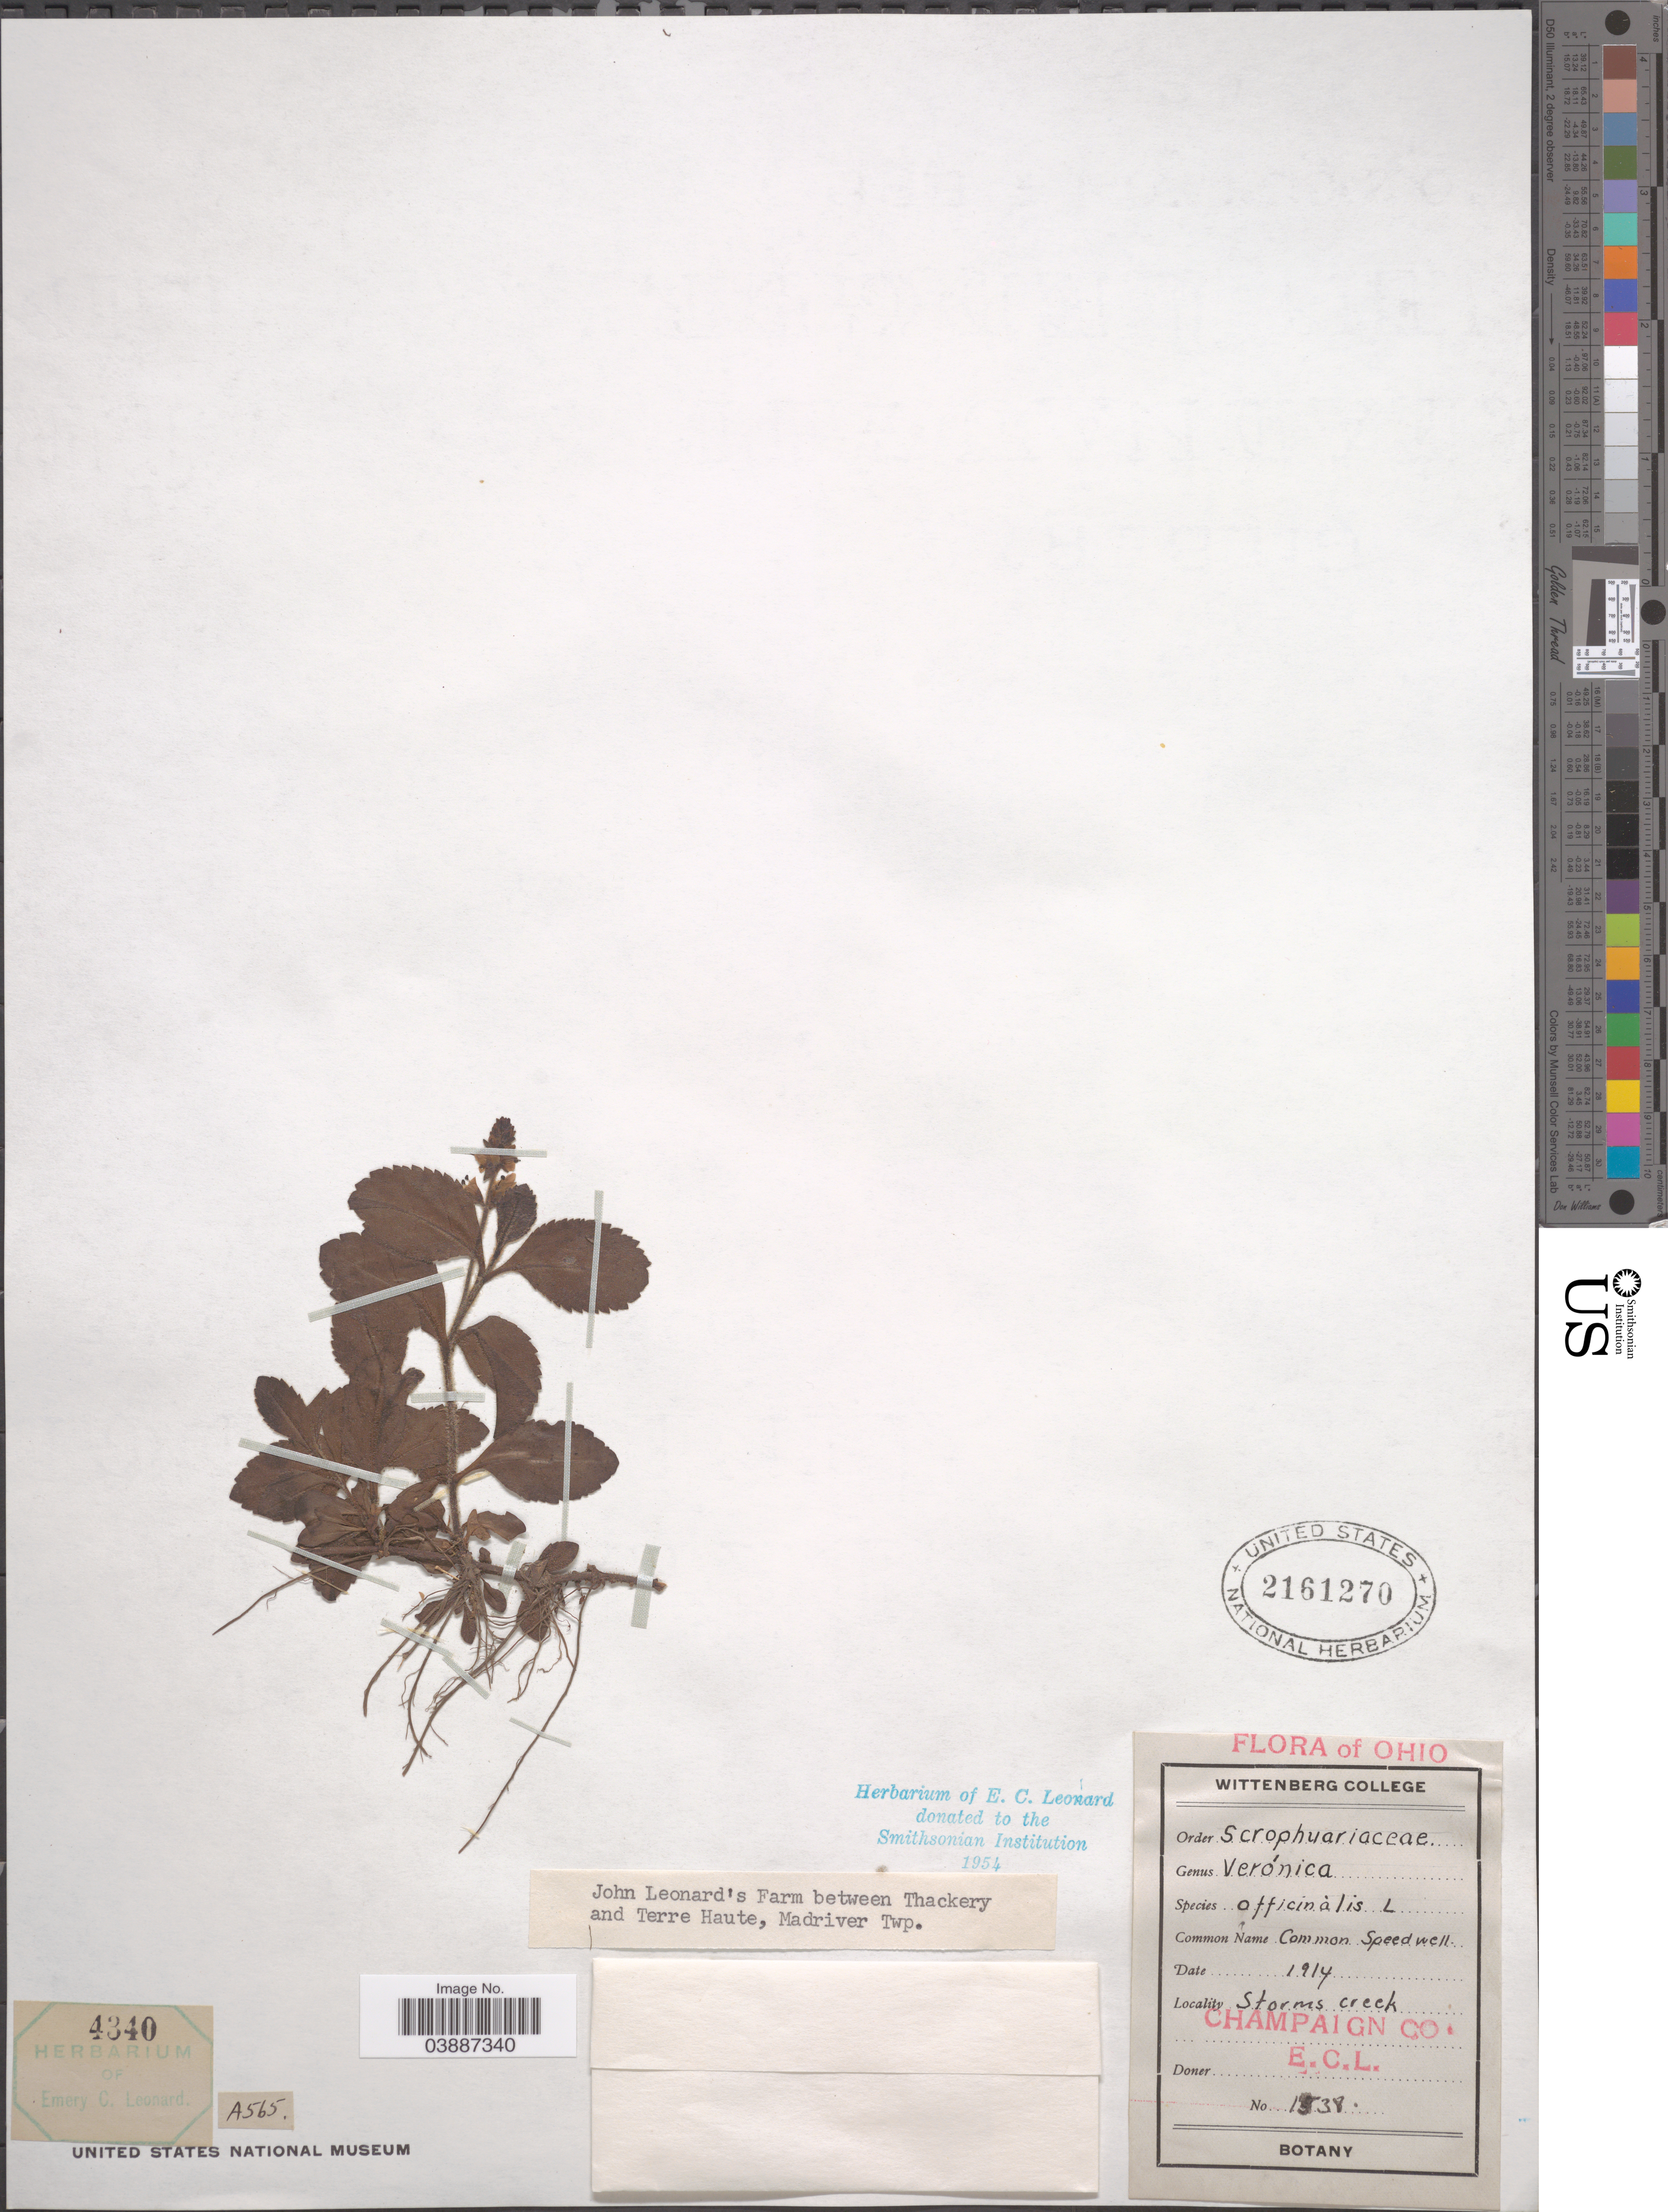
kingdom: Plantae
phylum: Tracheophyta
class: Magnoliopsida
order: Lamiales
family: Plantaginaceae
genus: Veronica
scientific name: Veronica officinalis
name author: L.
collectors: E. C. Leonard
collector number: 1538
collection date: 1914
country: United States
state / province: Ohio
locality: Storms Creek. Champaign Co. John Leonard's Farm between Thackery and Terre Haute, Madriver Twp.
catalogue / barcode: US 2161270